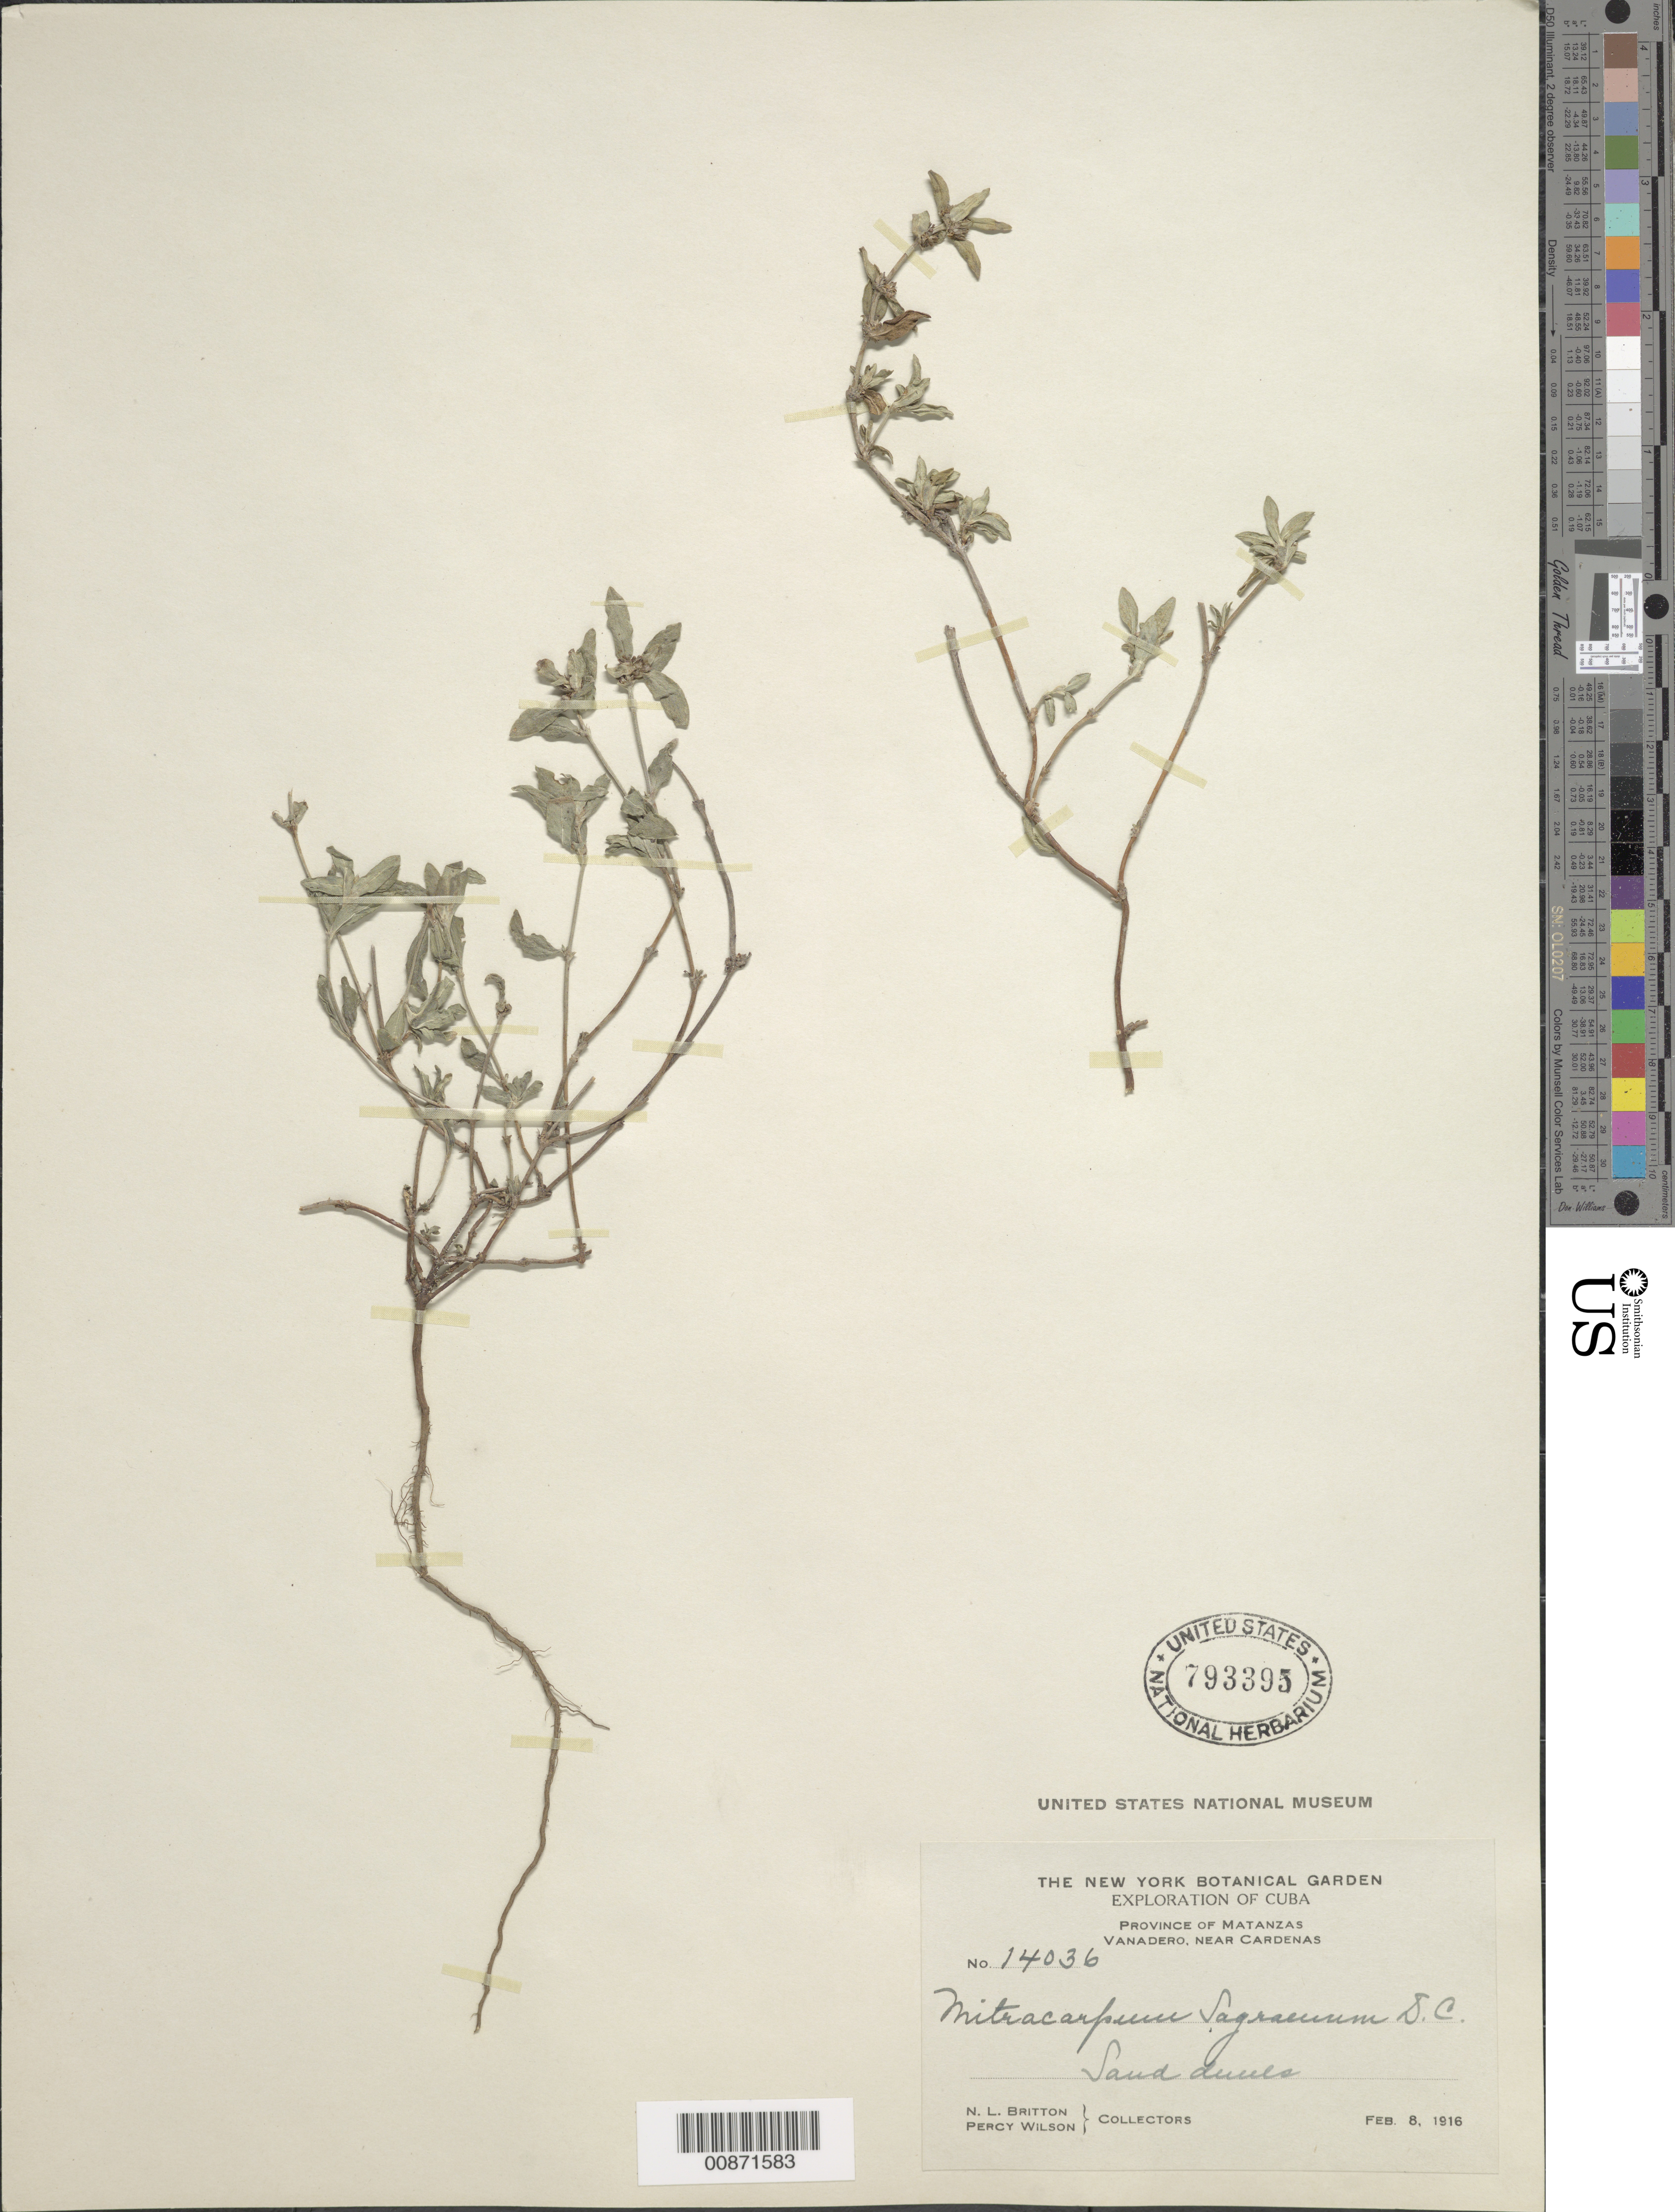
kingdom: Plantae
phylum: Tracheophyta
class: Magnoliopsida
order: Gentianales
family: Rubiaceae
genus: Mitracarpus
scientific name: Mitracarpus sagraeanus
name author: DC.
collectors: N. Britton & P. Wilson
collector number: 14036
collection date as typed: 08 Feb 1916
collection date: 1916-02-08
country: Cuba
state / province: Matanzas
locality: Vanadero, near Cardenas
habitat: Sand dunes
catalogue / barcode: US 793395